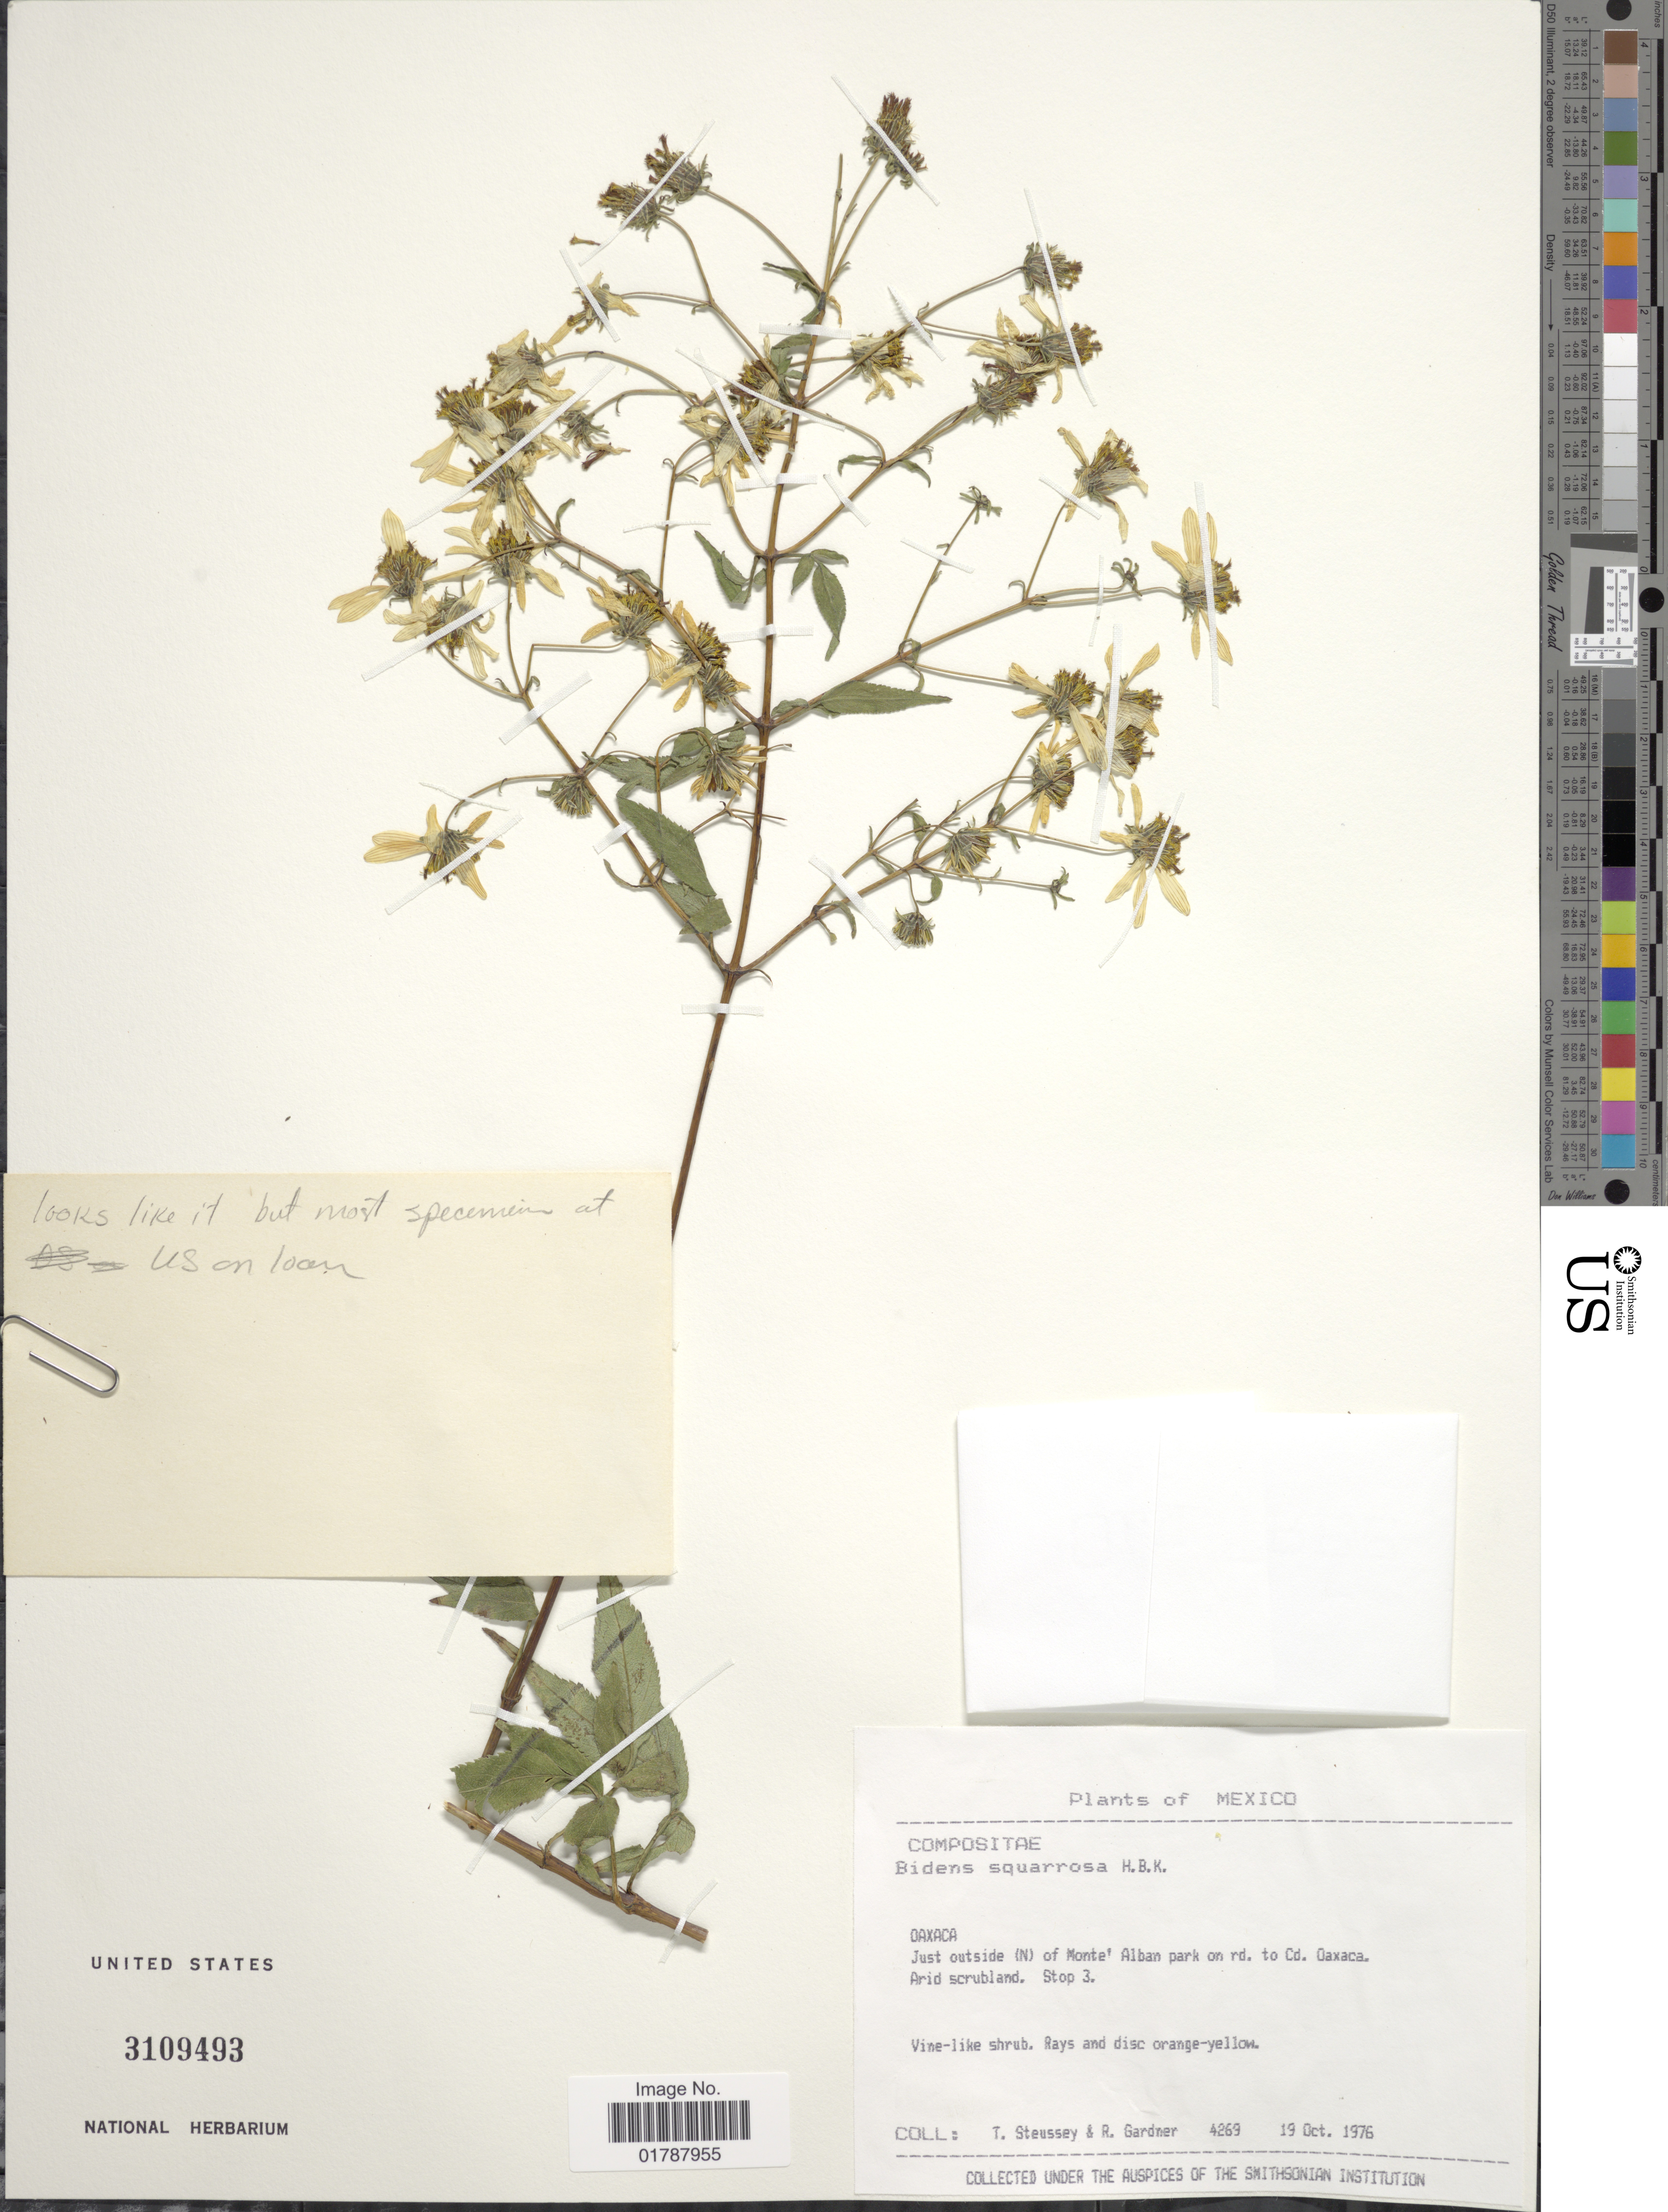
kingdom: Plantae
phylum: Tracheophyta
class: Magnoliopsida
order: Asterales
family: Asteraceae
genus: Bidens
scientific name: Bidens squarrosa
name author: Kunth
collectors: T. Stuessy & R. Gardner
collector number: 4269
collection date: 1976-10-19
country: Mexico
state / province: Oaxaca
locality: Oaxaca: Just outside (N) of Monte Alban park on rd. to Cd. Oaxaca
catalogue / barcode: US 3109493